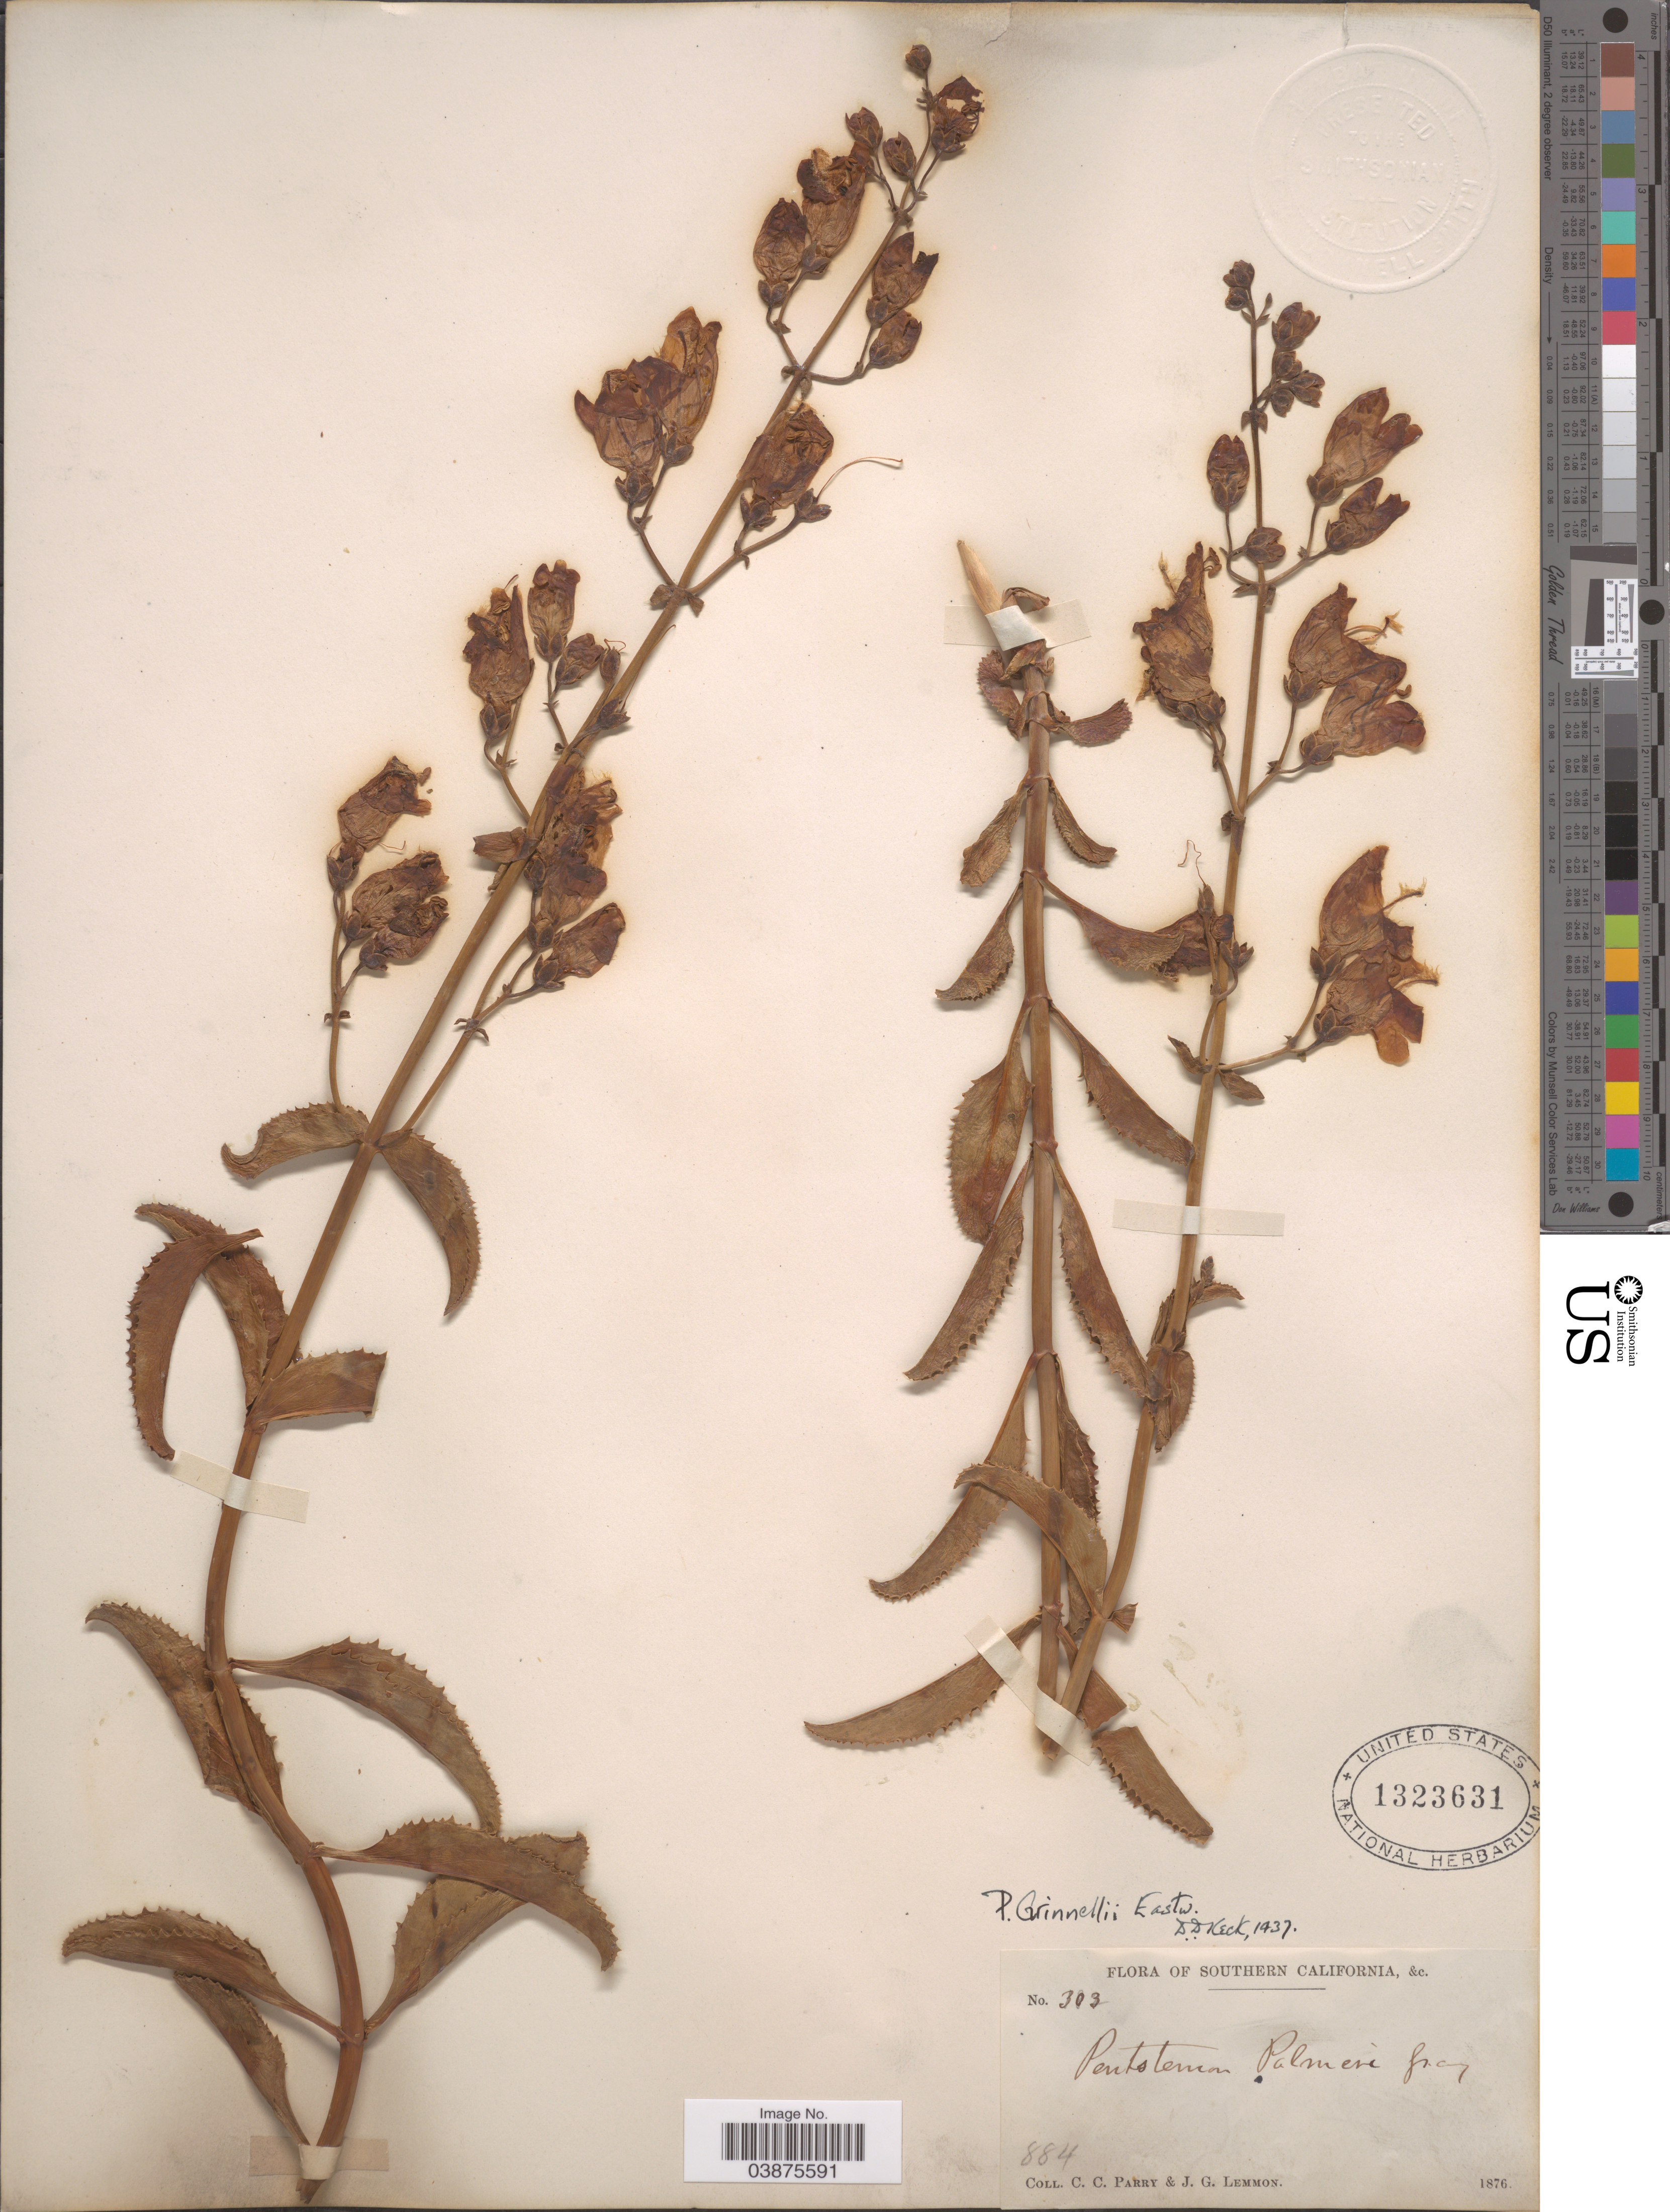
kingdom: Plantae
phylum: Tracheophyta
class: Magnoliopsida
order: Lamiales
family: Plantaginaceae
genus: Penstemon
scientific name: Penstemon grinnellii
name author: Eastw.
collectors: C. C. Parry & J. Lemmon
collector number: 303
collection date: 1876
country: United States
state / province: California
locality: Southern California.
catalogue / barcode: US 1323631